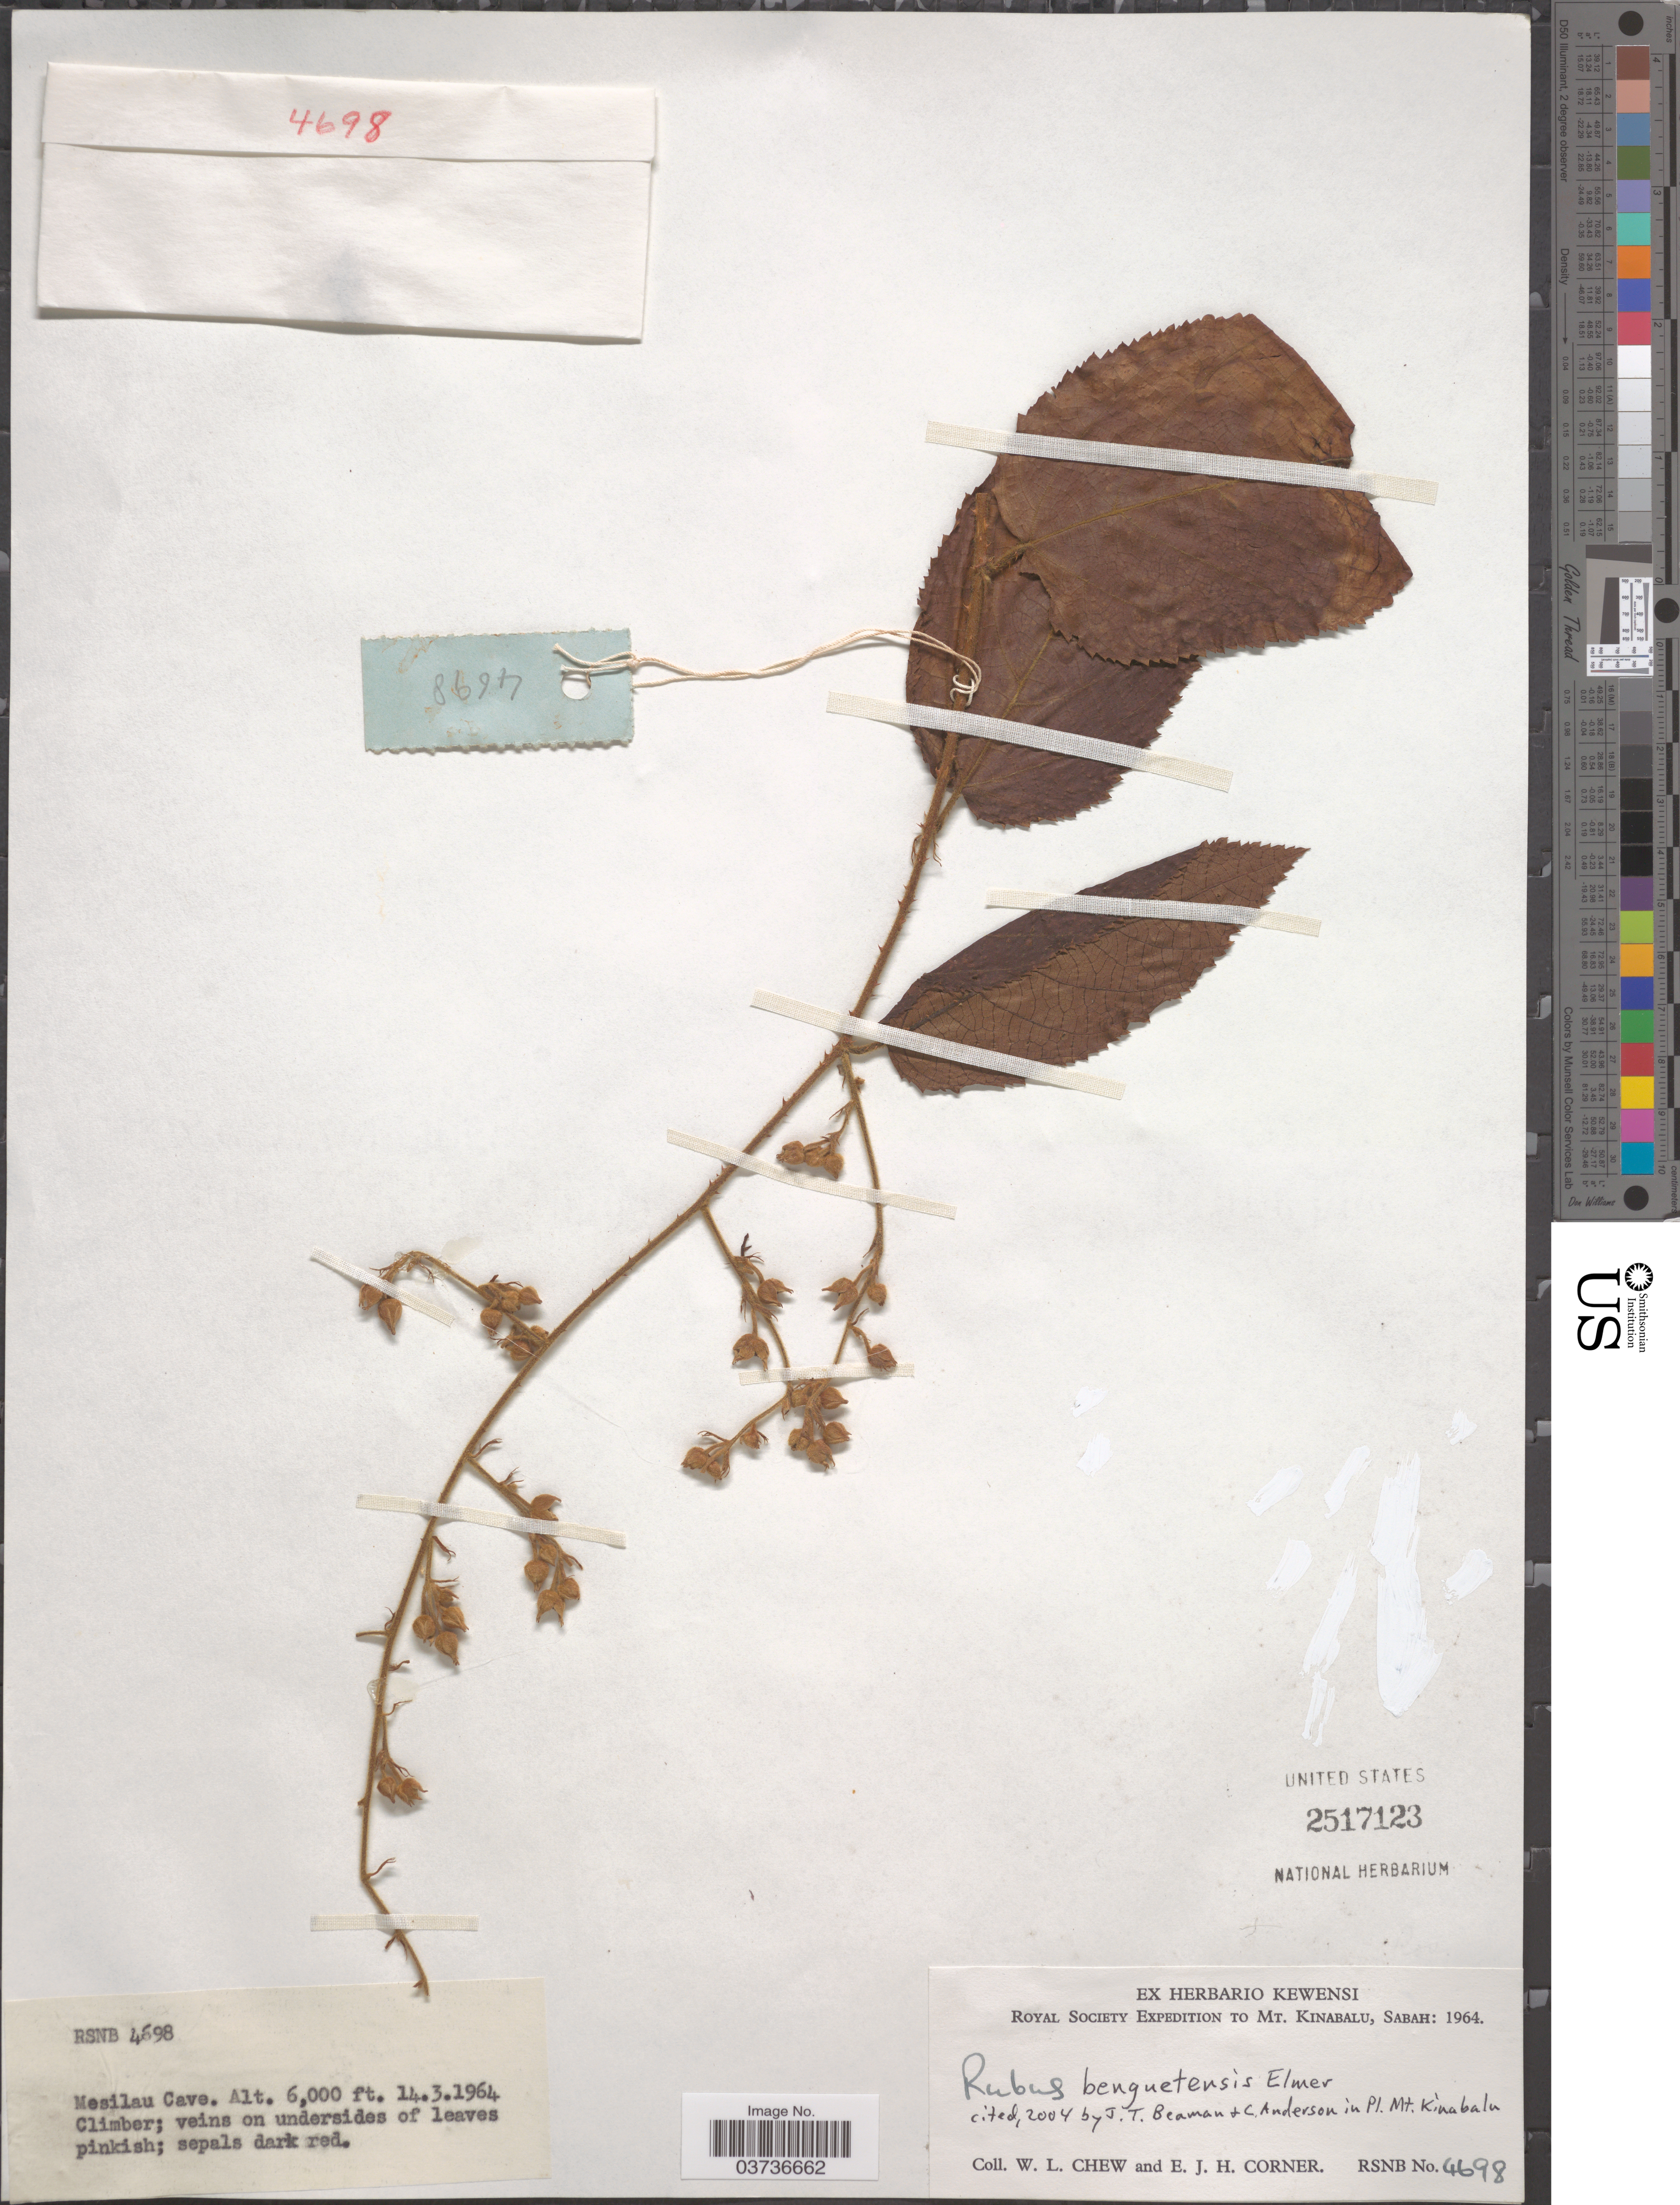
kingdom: Plantae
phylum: Tracheophyta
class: Magnoliopsida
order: Rosales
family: Rosaceae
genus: Rubus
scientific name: Rubus benguetensis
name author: Elmer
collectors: W. Chew & E. Corner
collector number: RSNB 4698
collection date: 1964-03-14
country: Malaysia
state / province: Sabah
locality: Mt. Kinabalu. Mesilau Cave.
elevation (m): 1829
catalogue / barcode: US 2517123